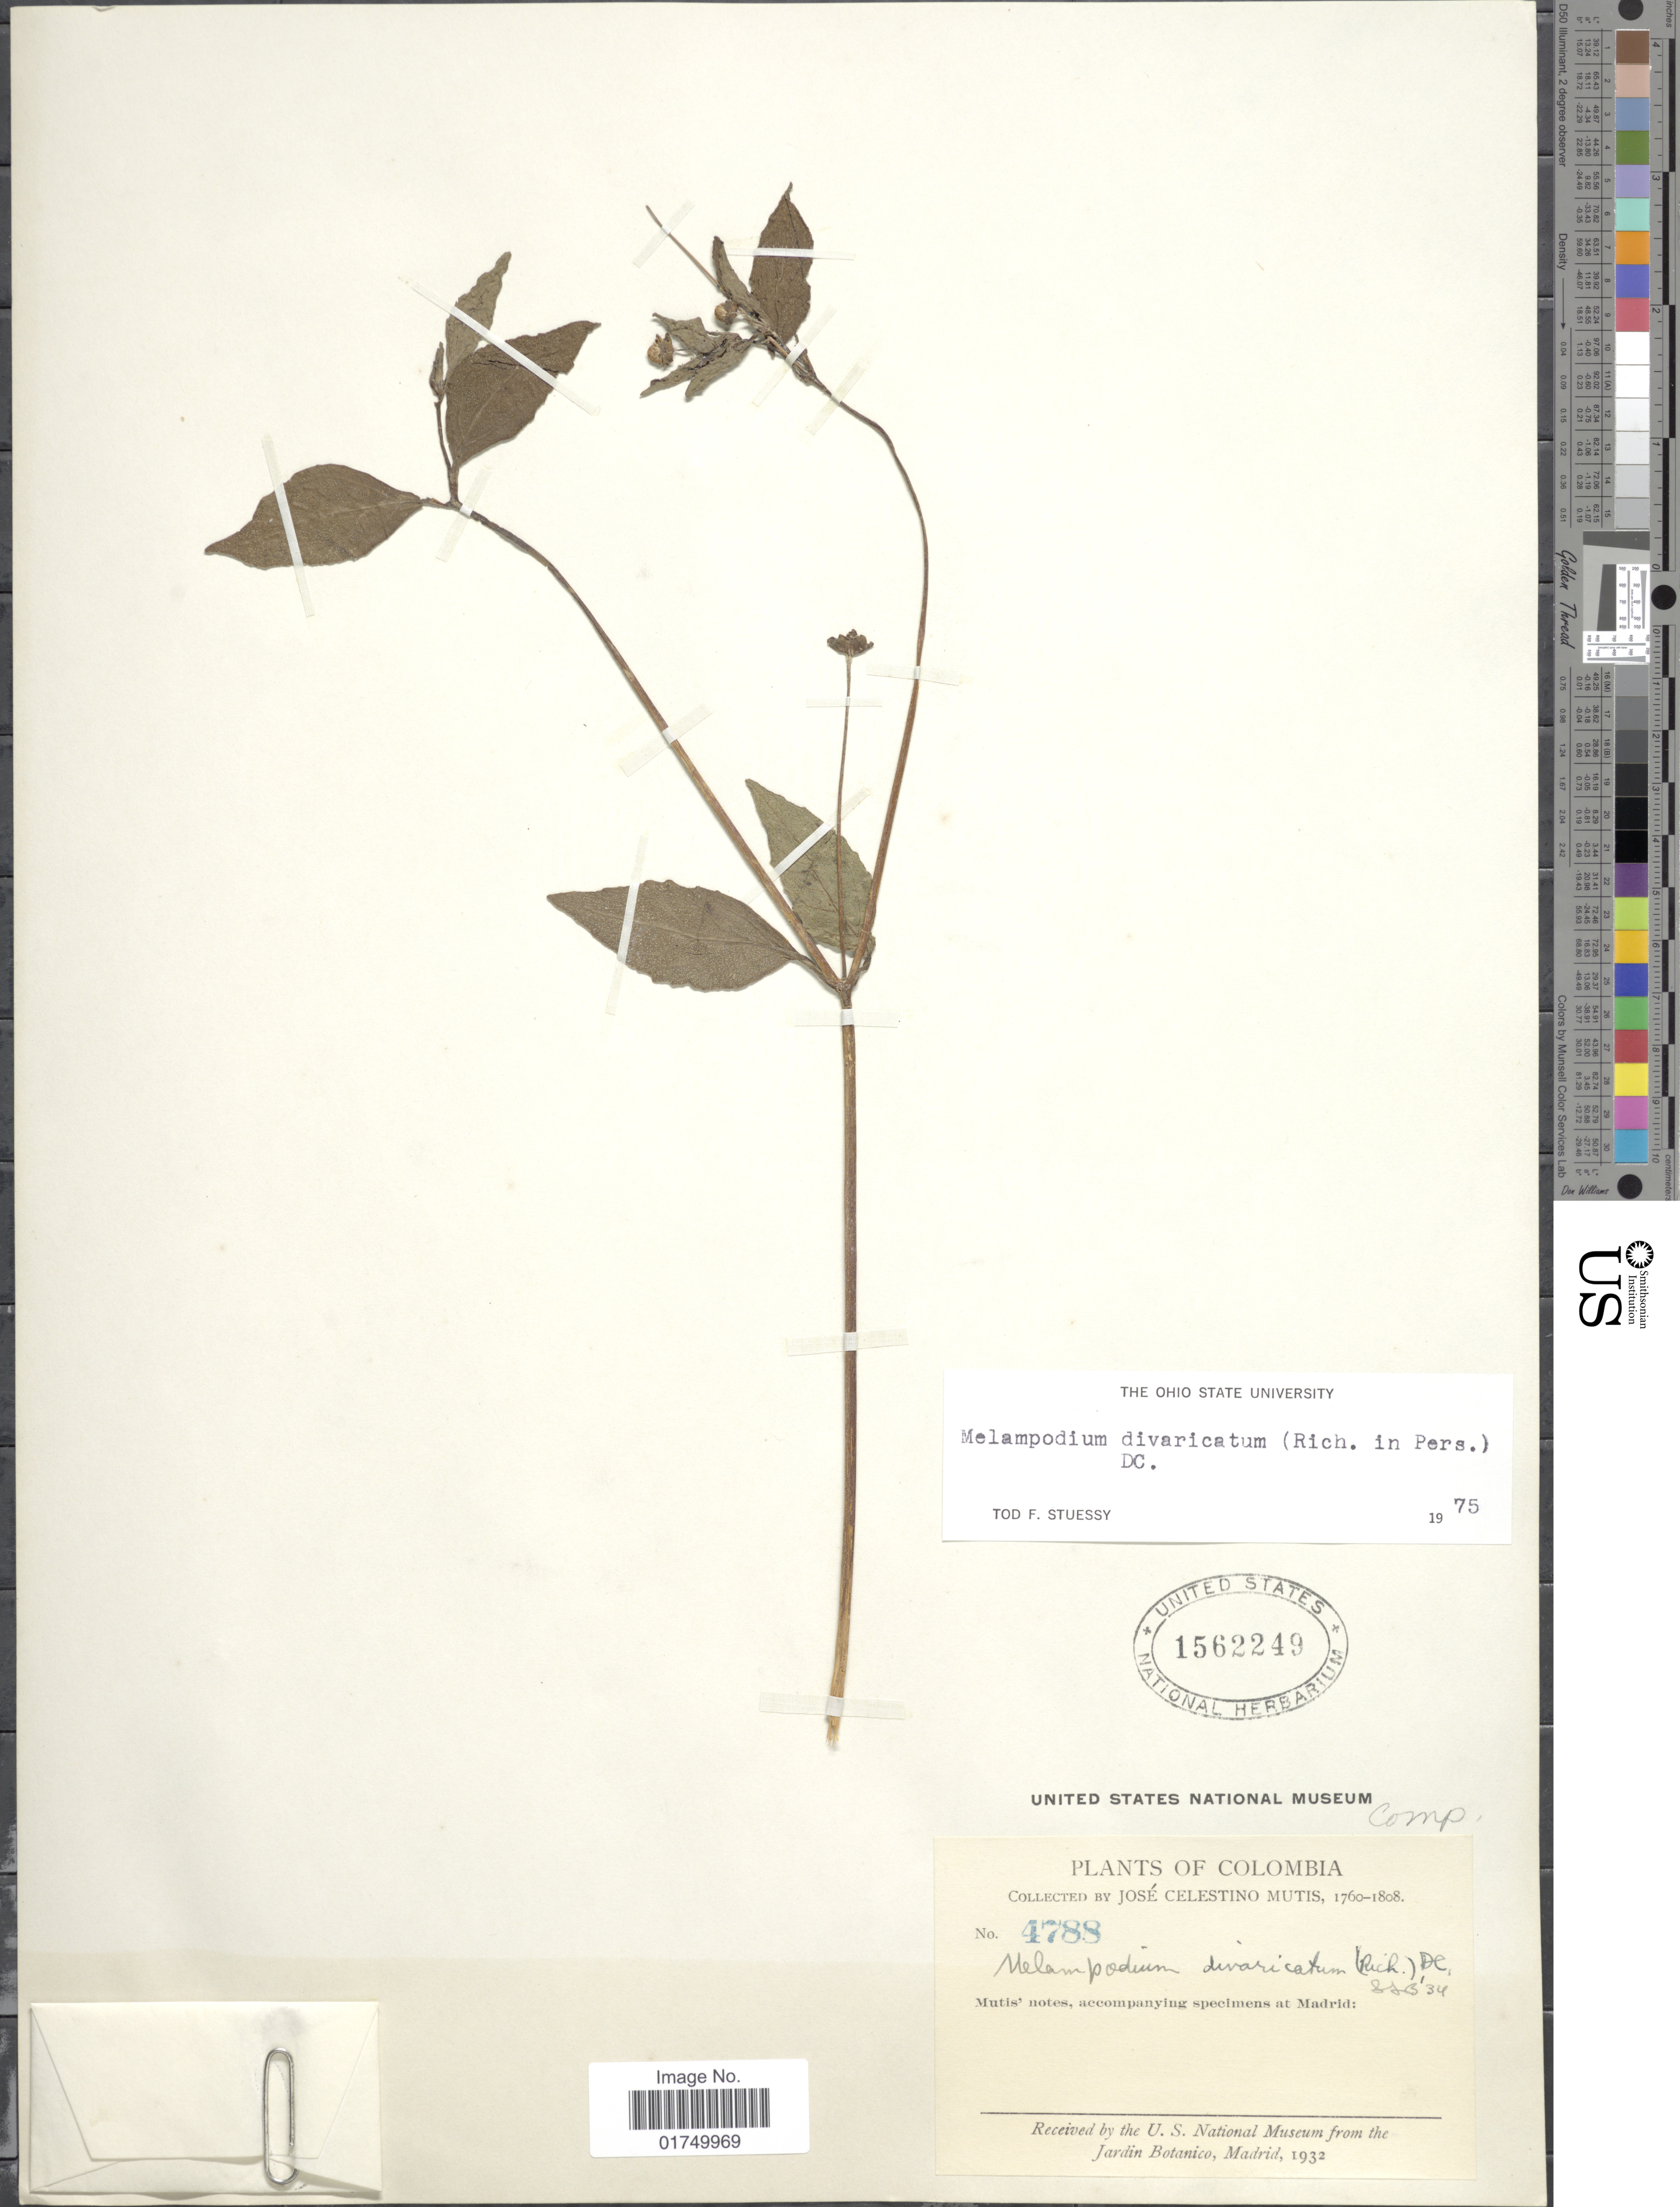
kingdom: Plantae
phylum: Tracheophyta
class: Magnoliopsida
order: Asterales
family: Asteraceae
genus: Melampodium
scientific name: Melampodium divaricatum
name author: (Rich.) DC.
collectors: J. C. B. Mutis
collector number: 4788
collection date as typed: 1808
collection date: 1760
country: Colombia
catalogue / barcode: US 1562249